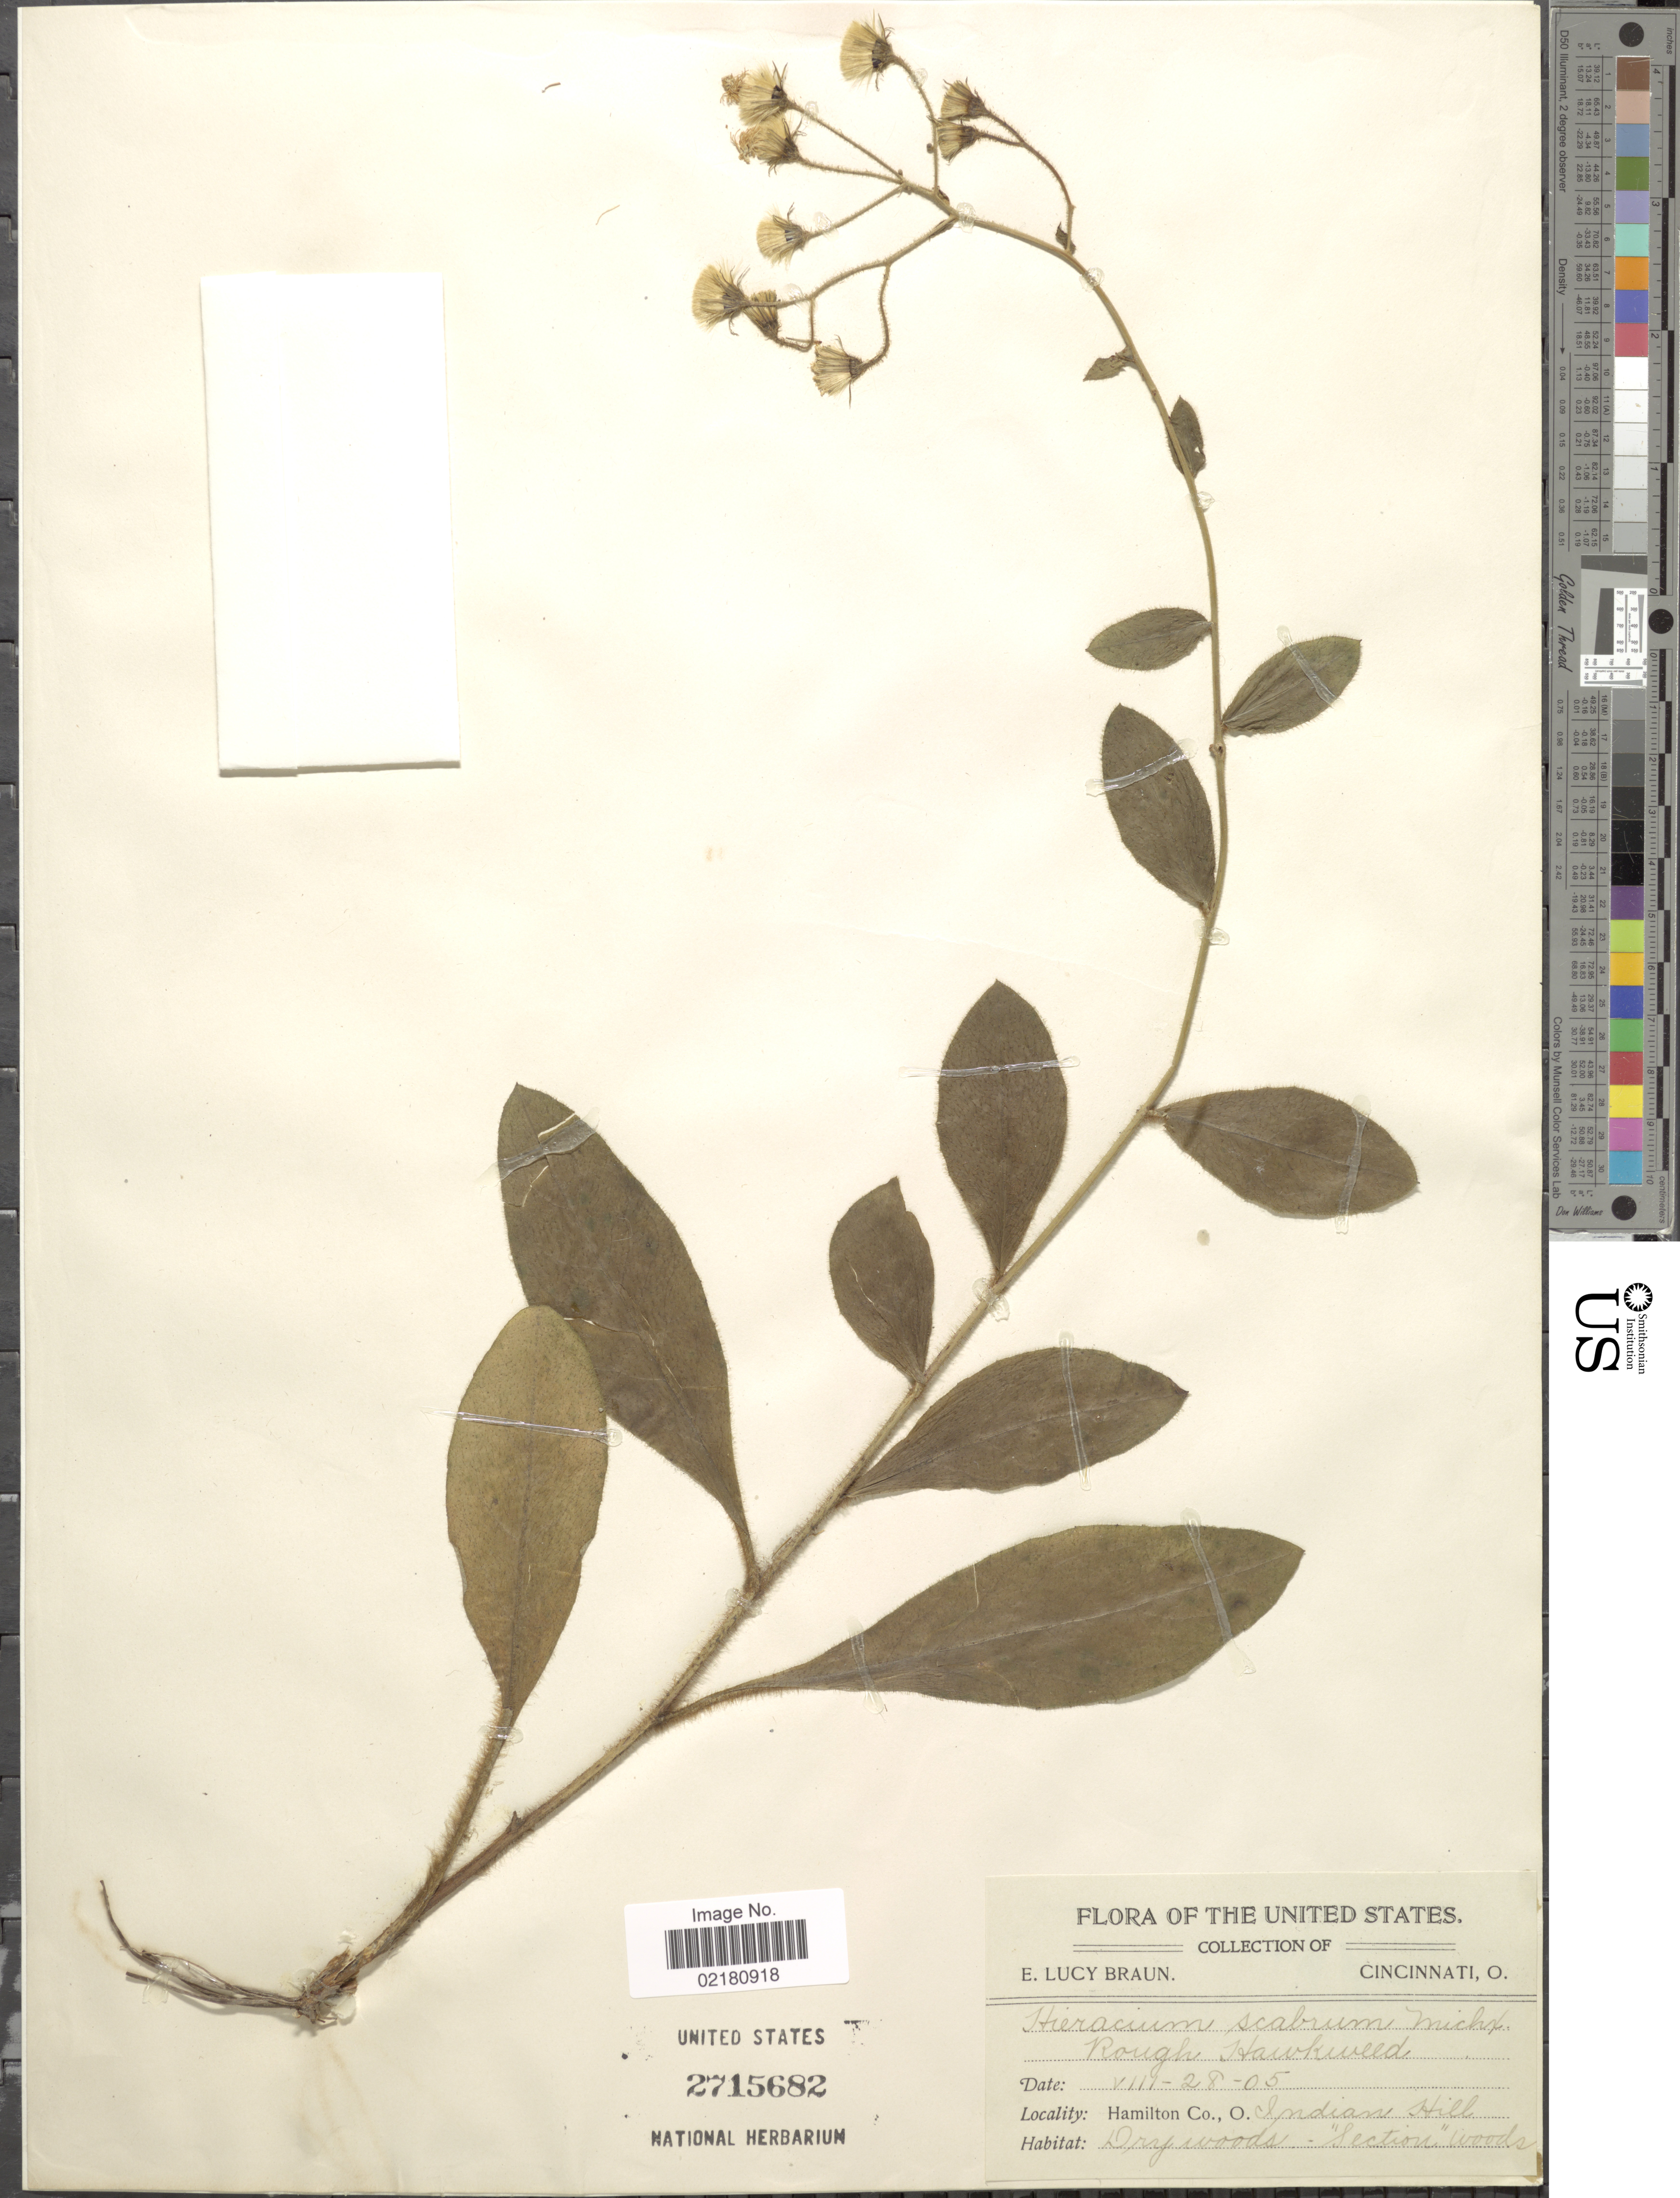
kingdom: Plantae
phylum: Tracheophyta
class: Magnoliopsida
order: Asterales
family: Asteraceae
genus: Pilosella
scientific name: Pilosella verruculata subsp. verruculata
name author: (Link) Soják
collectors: E. L. Braun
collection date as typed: Transcribed d/m/y: 28/8/05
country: United States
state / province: Ohio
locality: Hamilton Co., Indiana Hill. Dry woods - "section" woods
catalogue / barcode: US 2715682